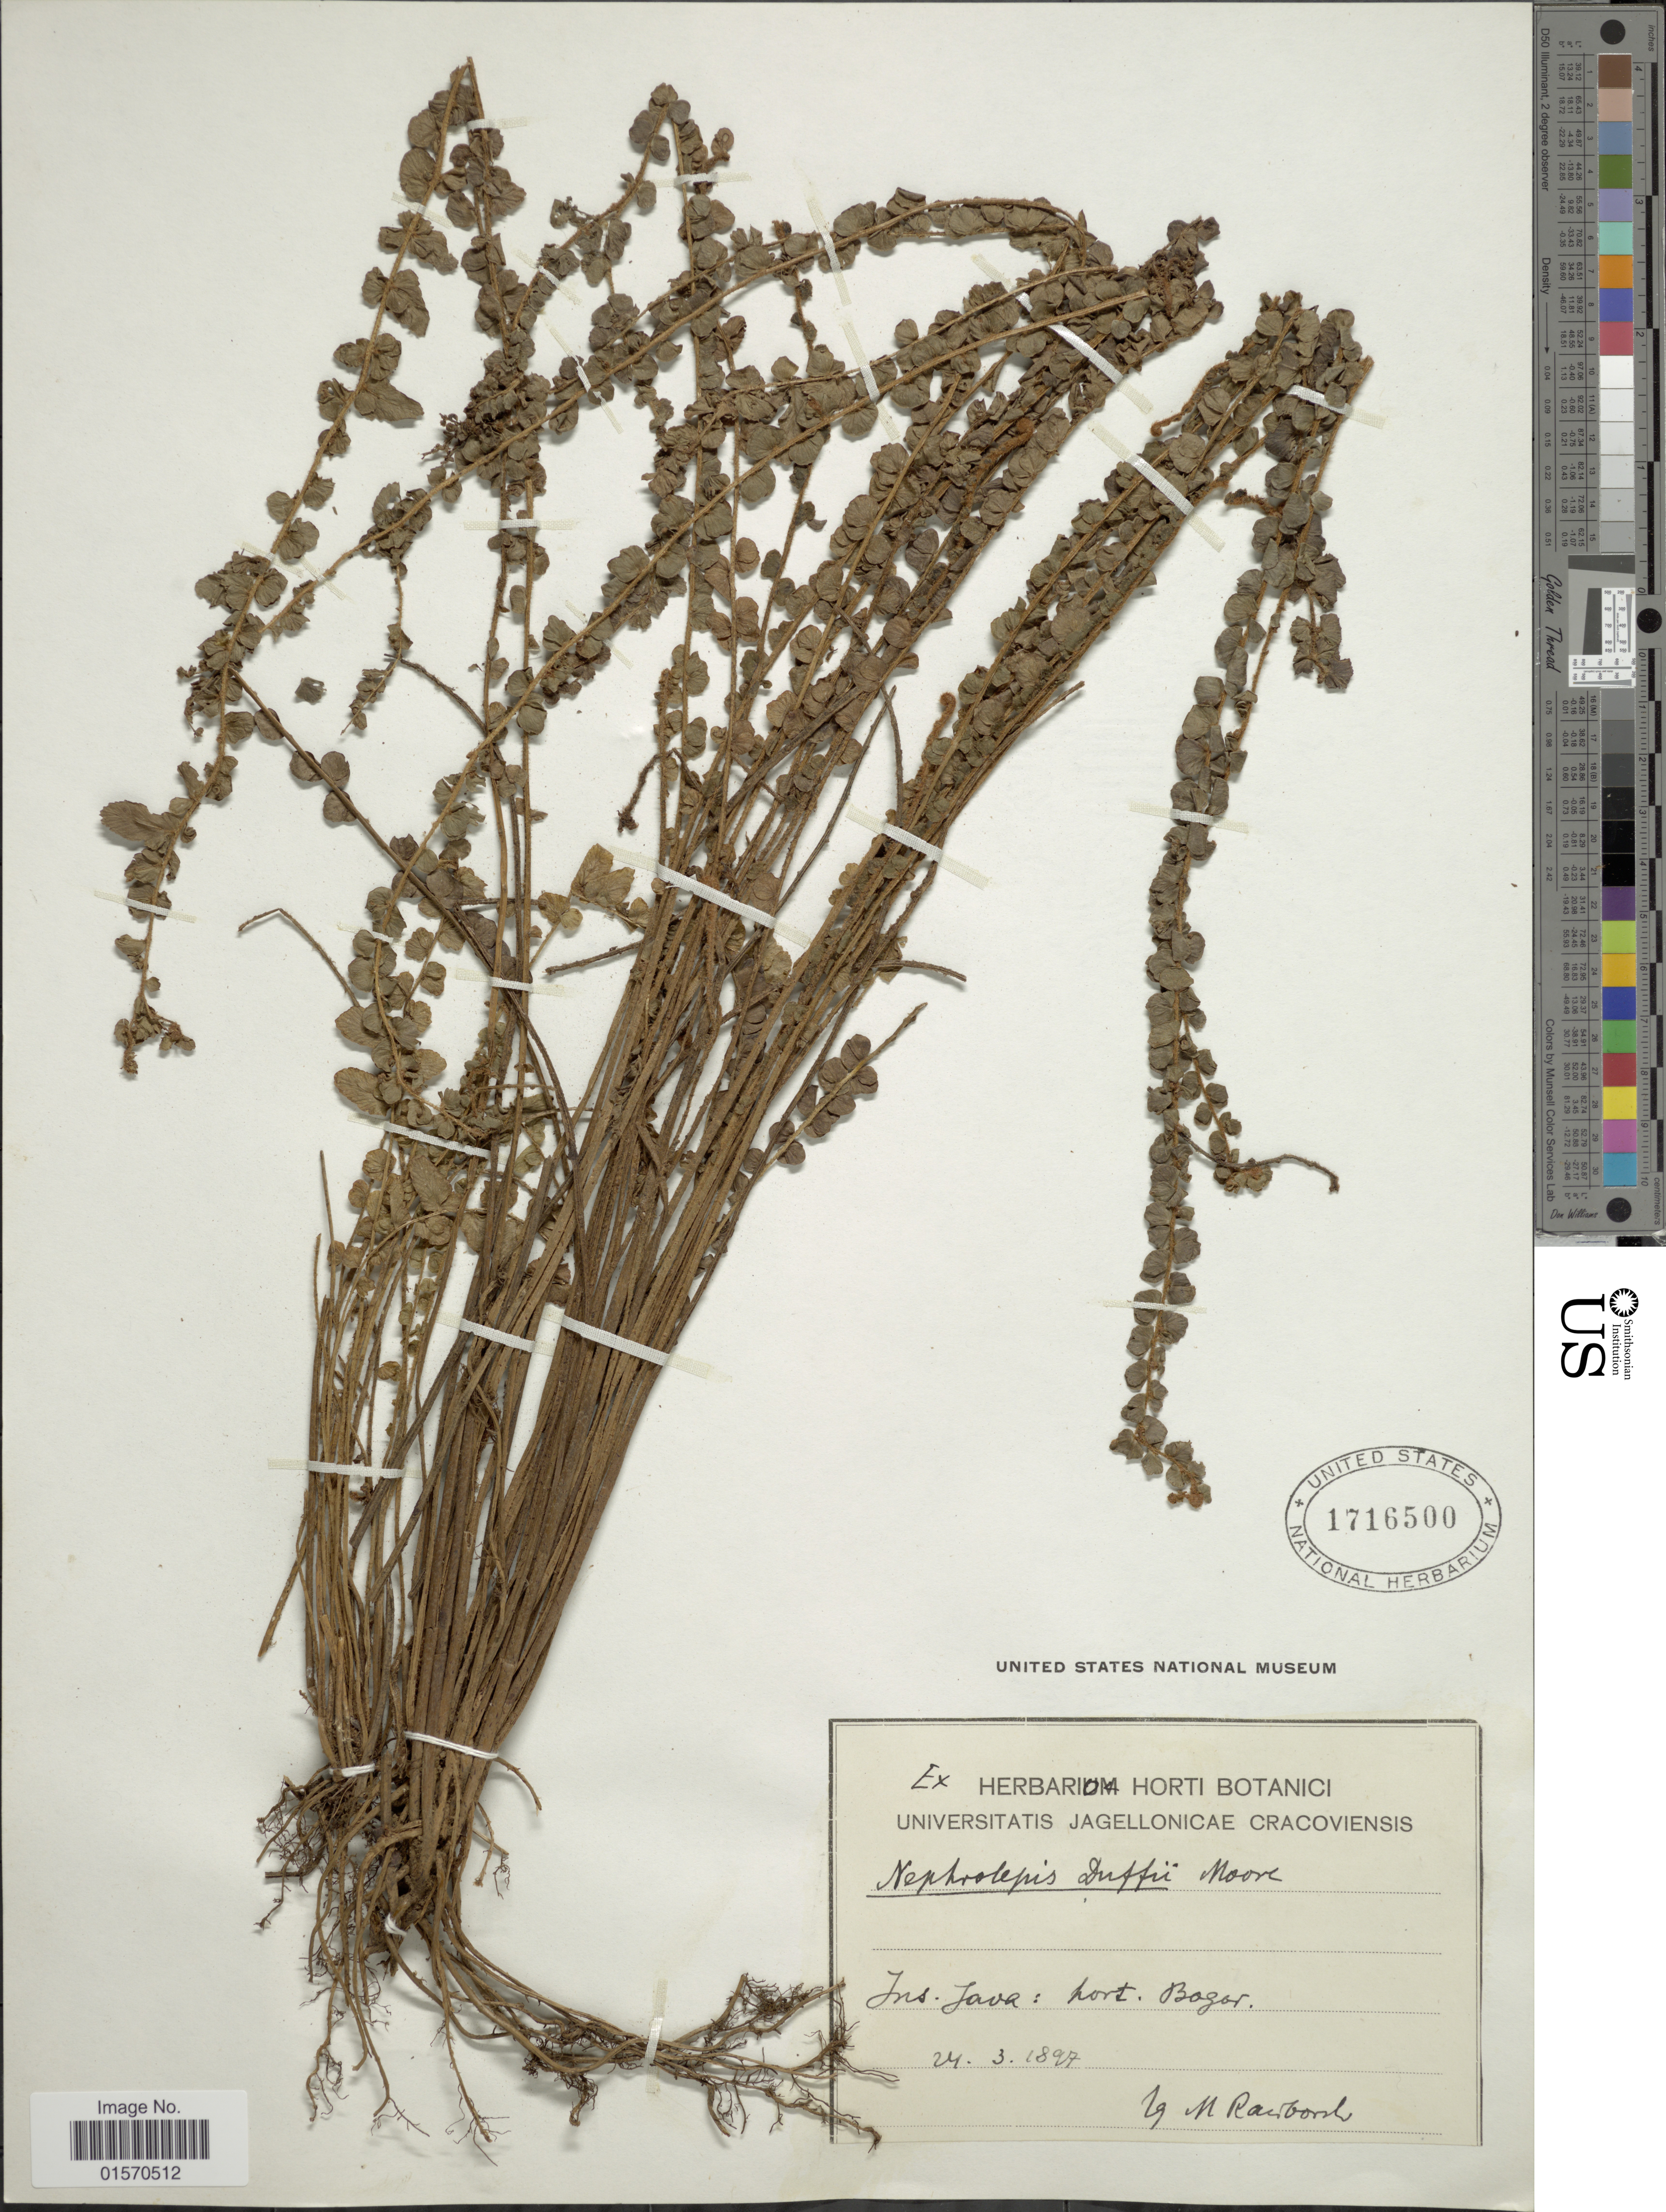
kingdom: Plantae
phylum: Tracheophyta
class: Polypodiopsida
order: Polypodiales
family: Nephrolepidaceae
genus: Nephrolepis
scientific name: Nephrolepis duffii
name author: T. Moore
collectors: M. Raciborski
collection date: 1897-03-24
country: Indonesia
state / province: Java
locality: Hort. Bogor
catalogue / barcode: US 1716500